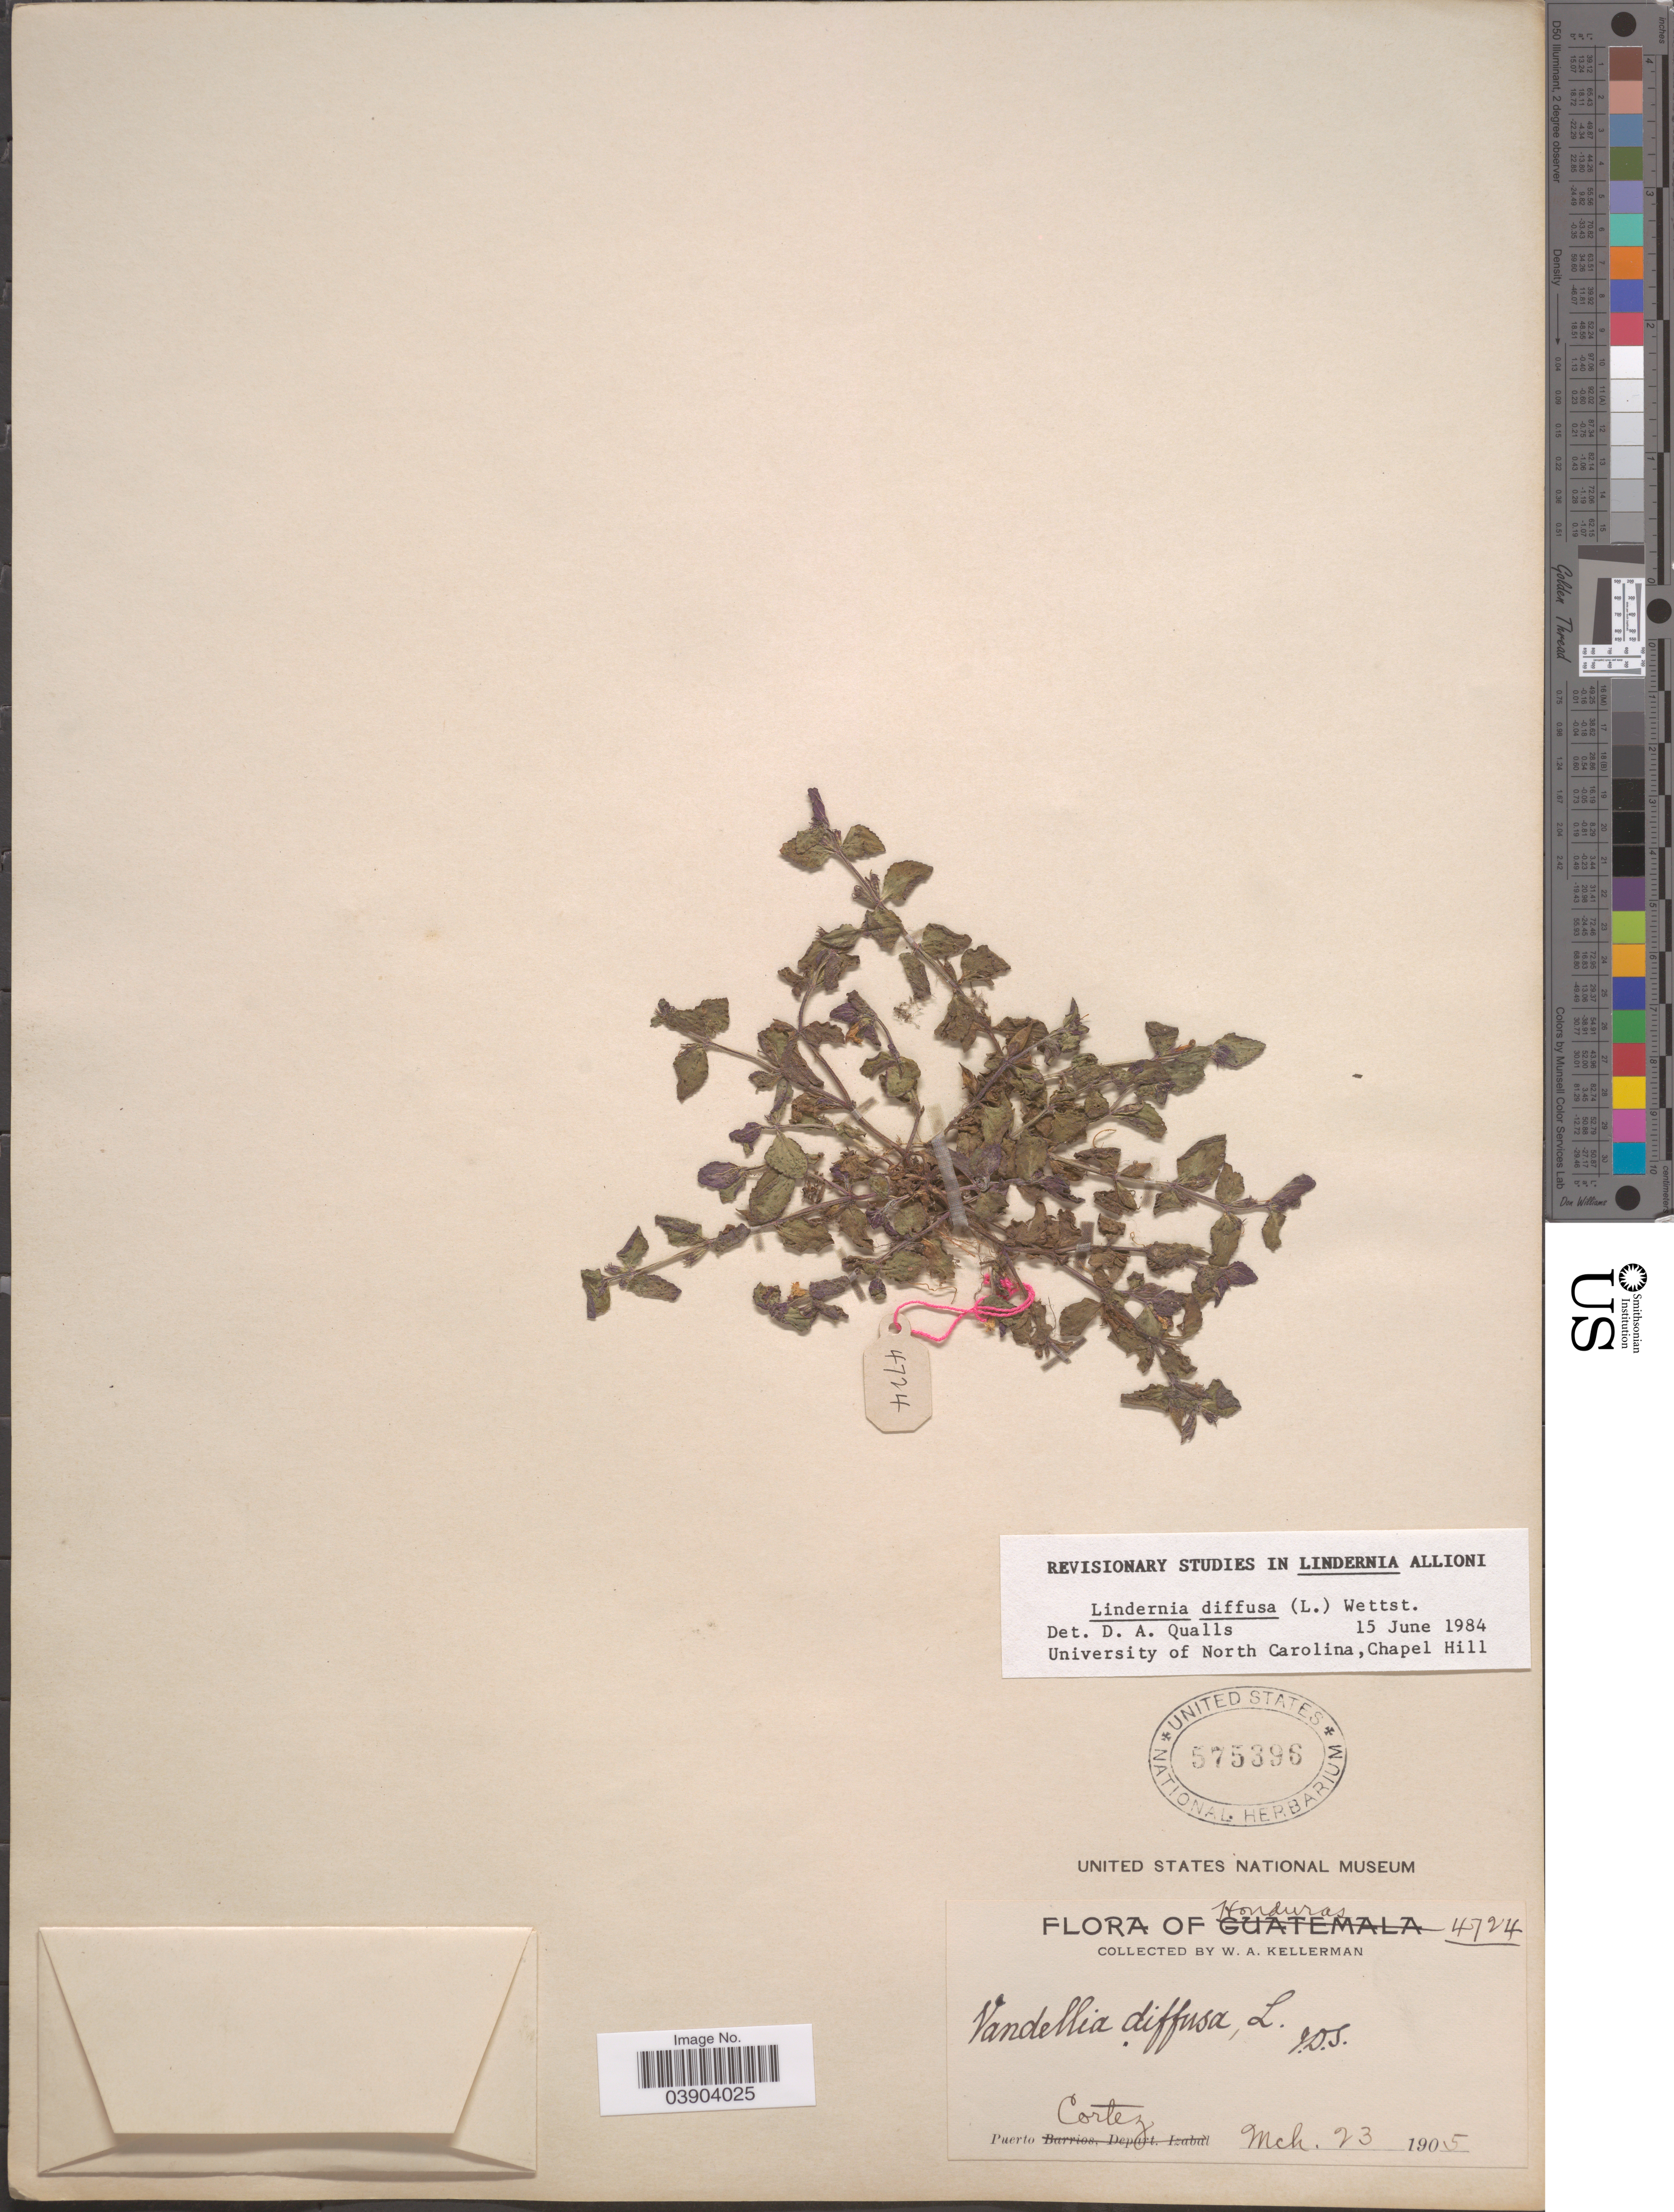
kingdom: Plantae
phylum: Tracheophyta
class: Magnoliopsida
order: Lamiales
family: Linderniaceae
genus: Lindernia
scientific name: Lindernia diffusa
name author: (L.) Wettst.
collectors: W. Kellerman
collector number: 4724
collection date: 1905-03-23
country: Honduras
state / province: Cortes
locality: Puerto Cortez.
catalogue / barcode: US 575396